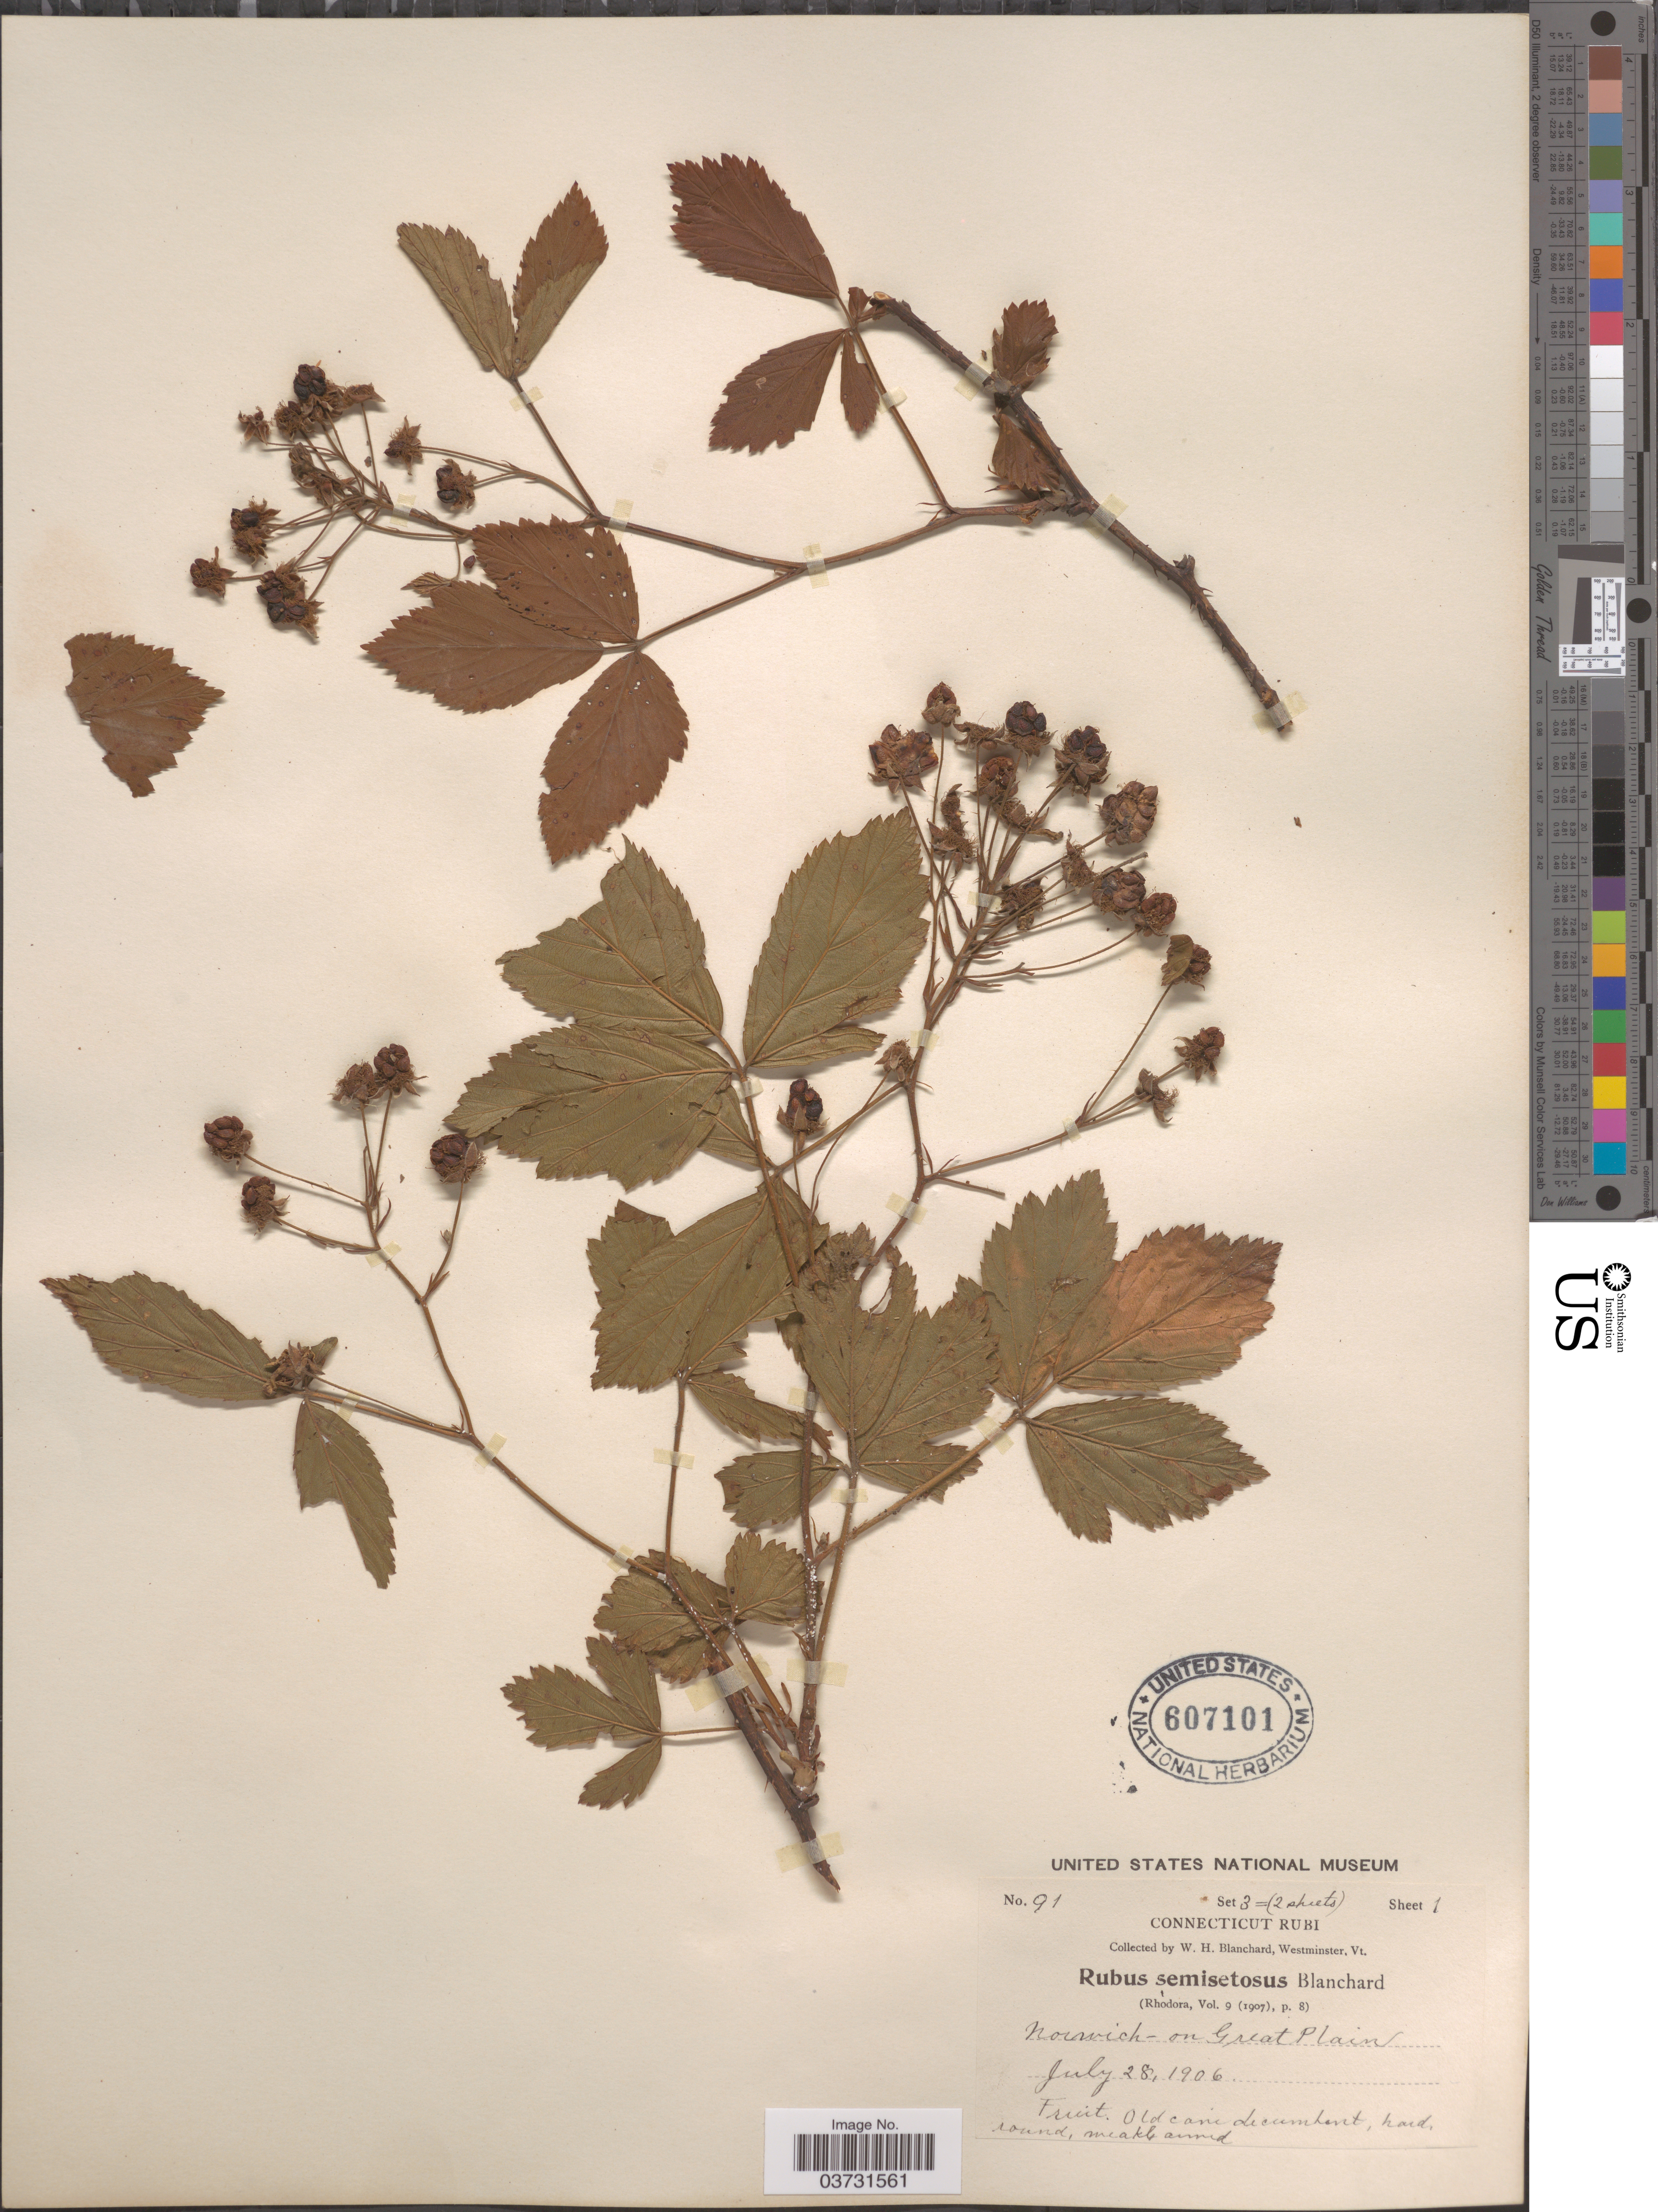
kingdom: Plantae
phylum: Tracheophyta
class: Magnoliopsida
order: Rosales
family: Rosaceae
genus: Rubus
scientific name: Rubus nigricans x R. recurvans Blanch.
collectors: W. H. Blanchard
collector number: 91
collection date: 1906-07-28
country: United States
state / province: Connecticut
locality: Norwich- on Great Plain.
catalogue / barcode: US 607101